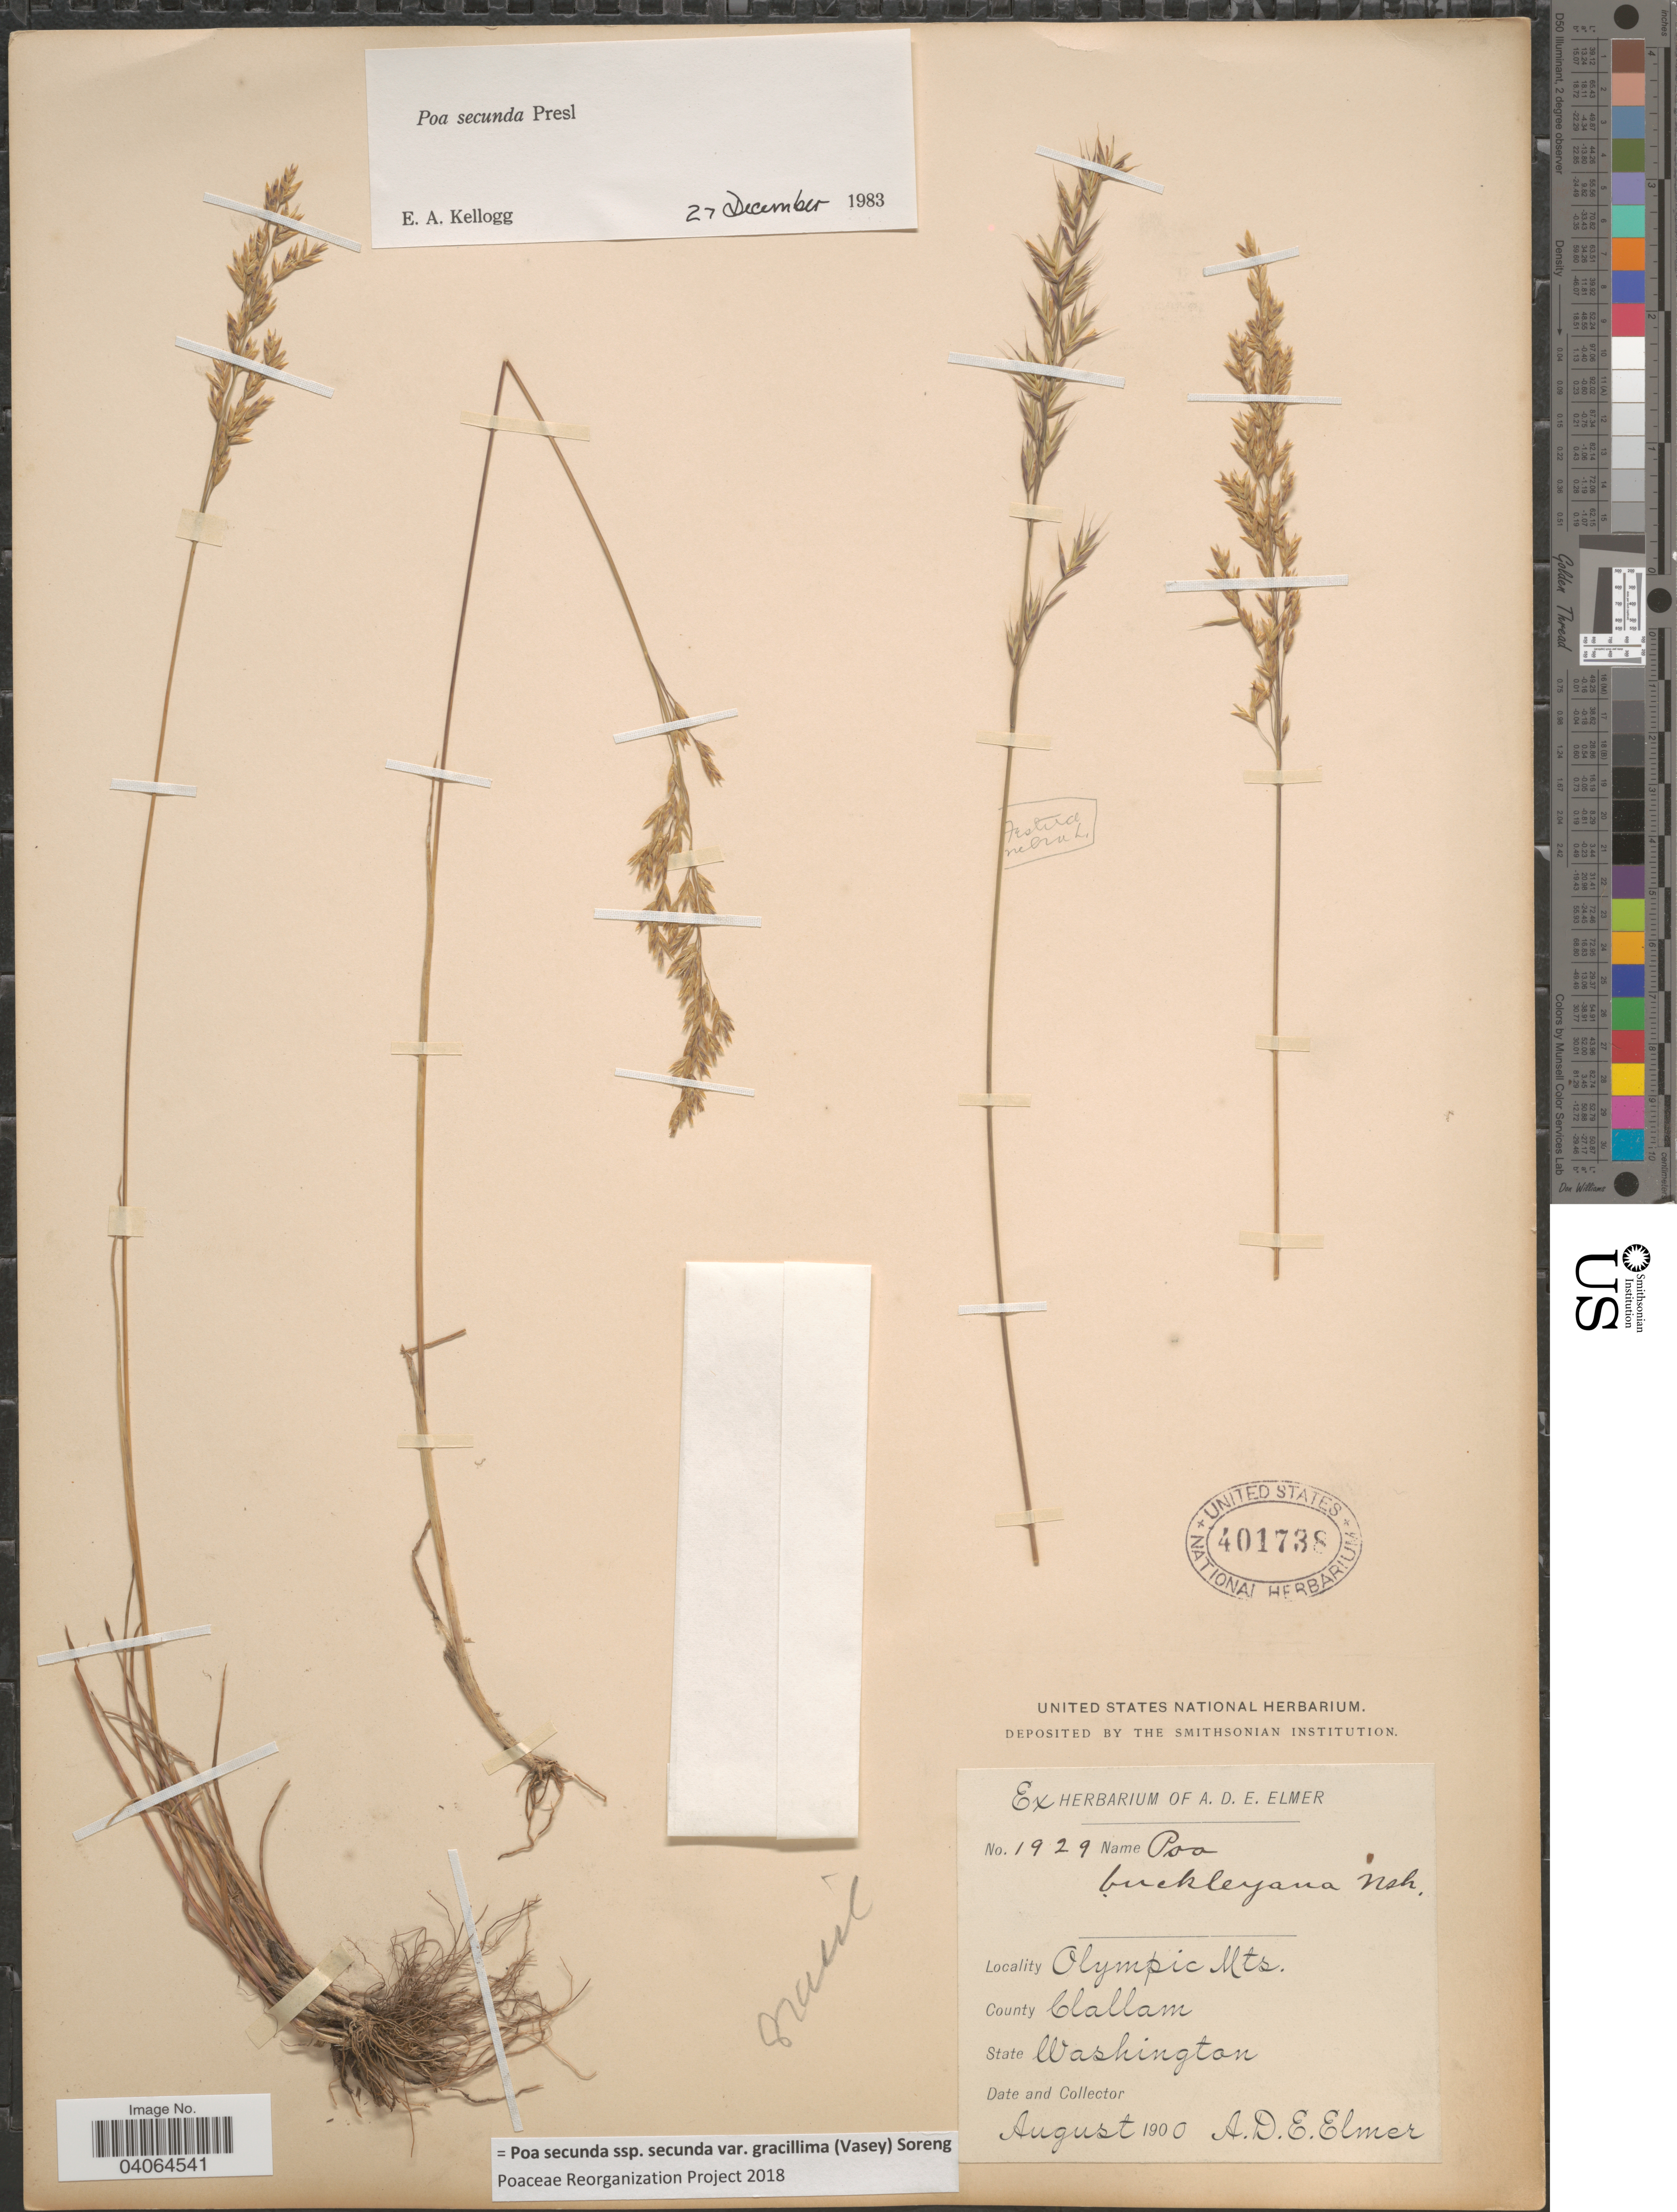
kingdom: Plantae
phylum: Tracheophyta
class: Liliopsida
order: Poales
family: Poaceae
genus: Poa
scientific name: Poa secunda subsp. secunda var. gracillima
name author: (Vasey) Soreng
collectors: A. D. E. Elmer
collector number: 1929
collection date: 1900-08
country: United States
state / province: Washington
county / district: Clallam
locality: Olympic Mts. County Clallam.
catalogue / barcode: US 401738